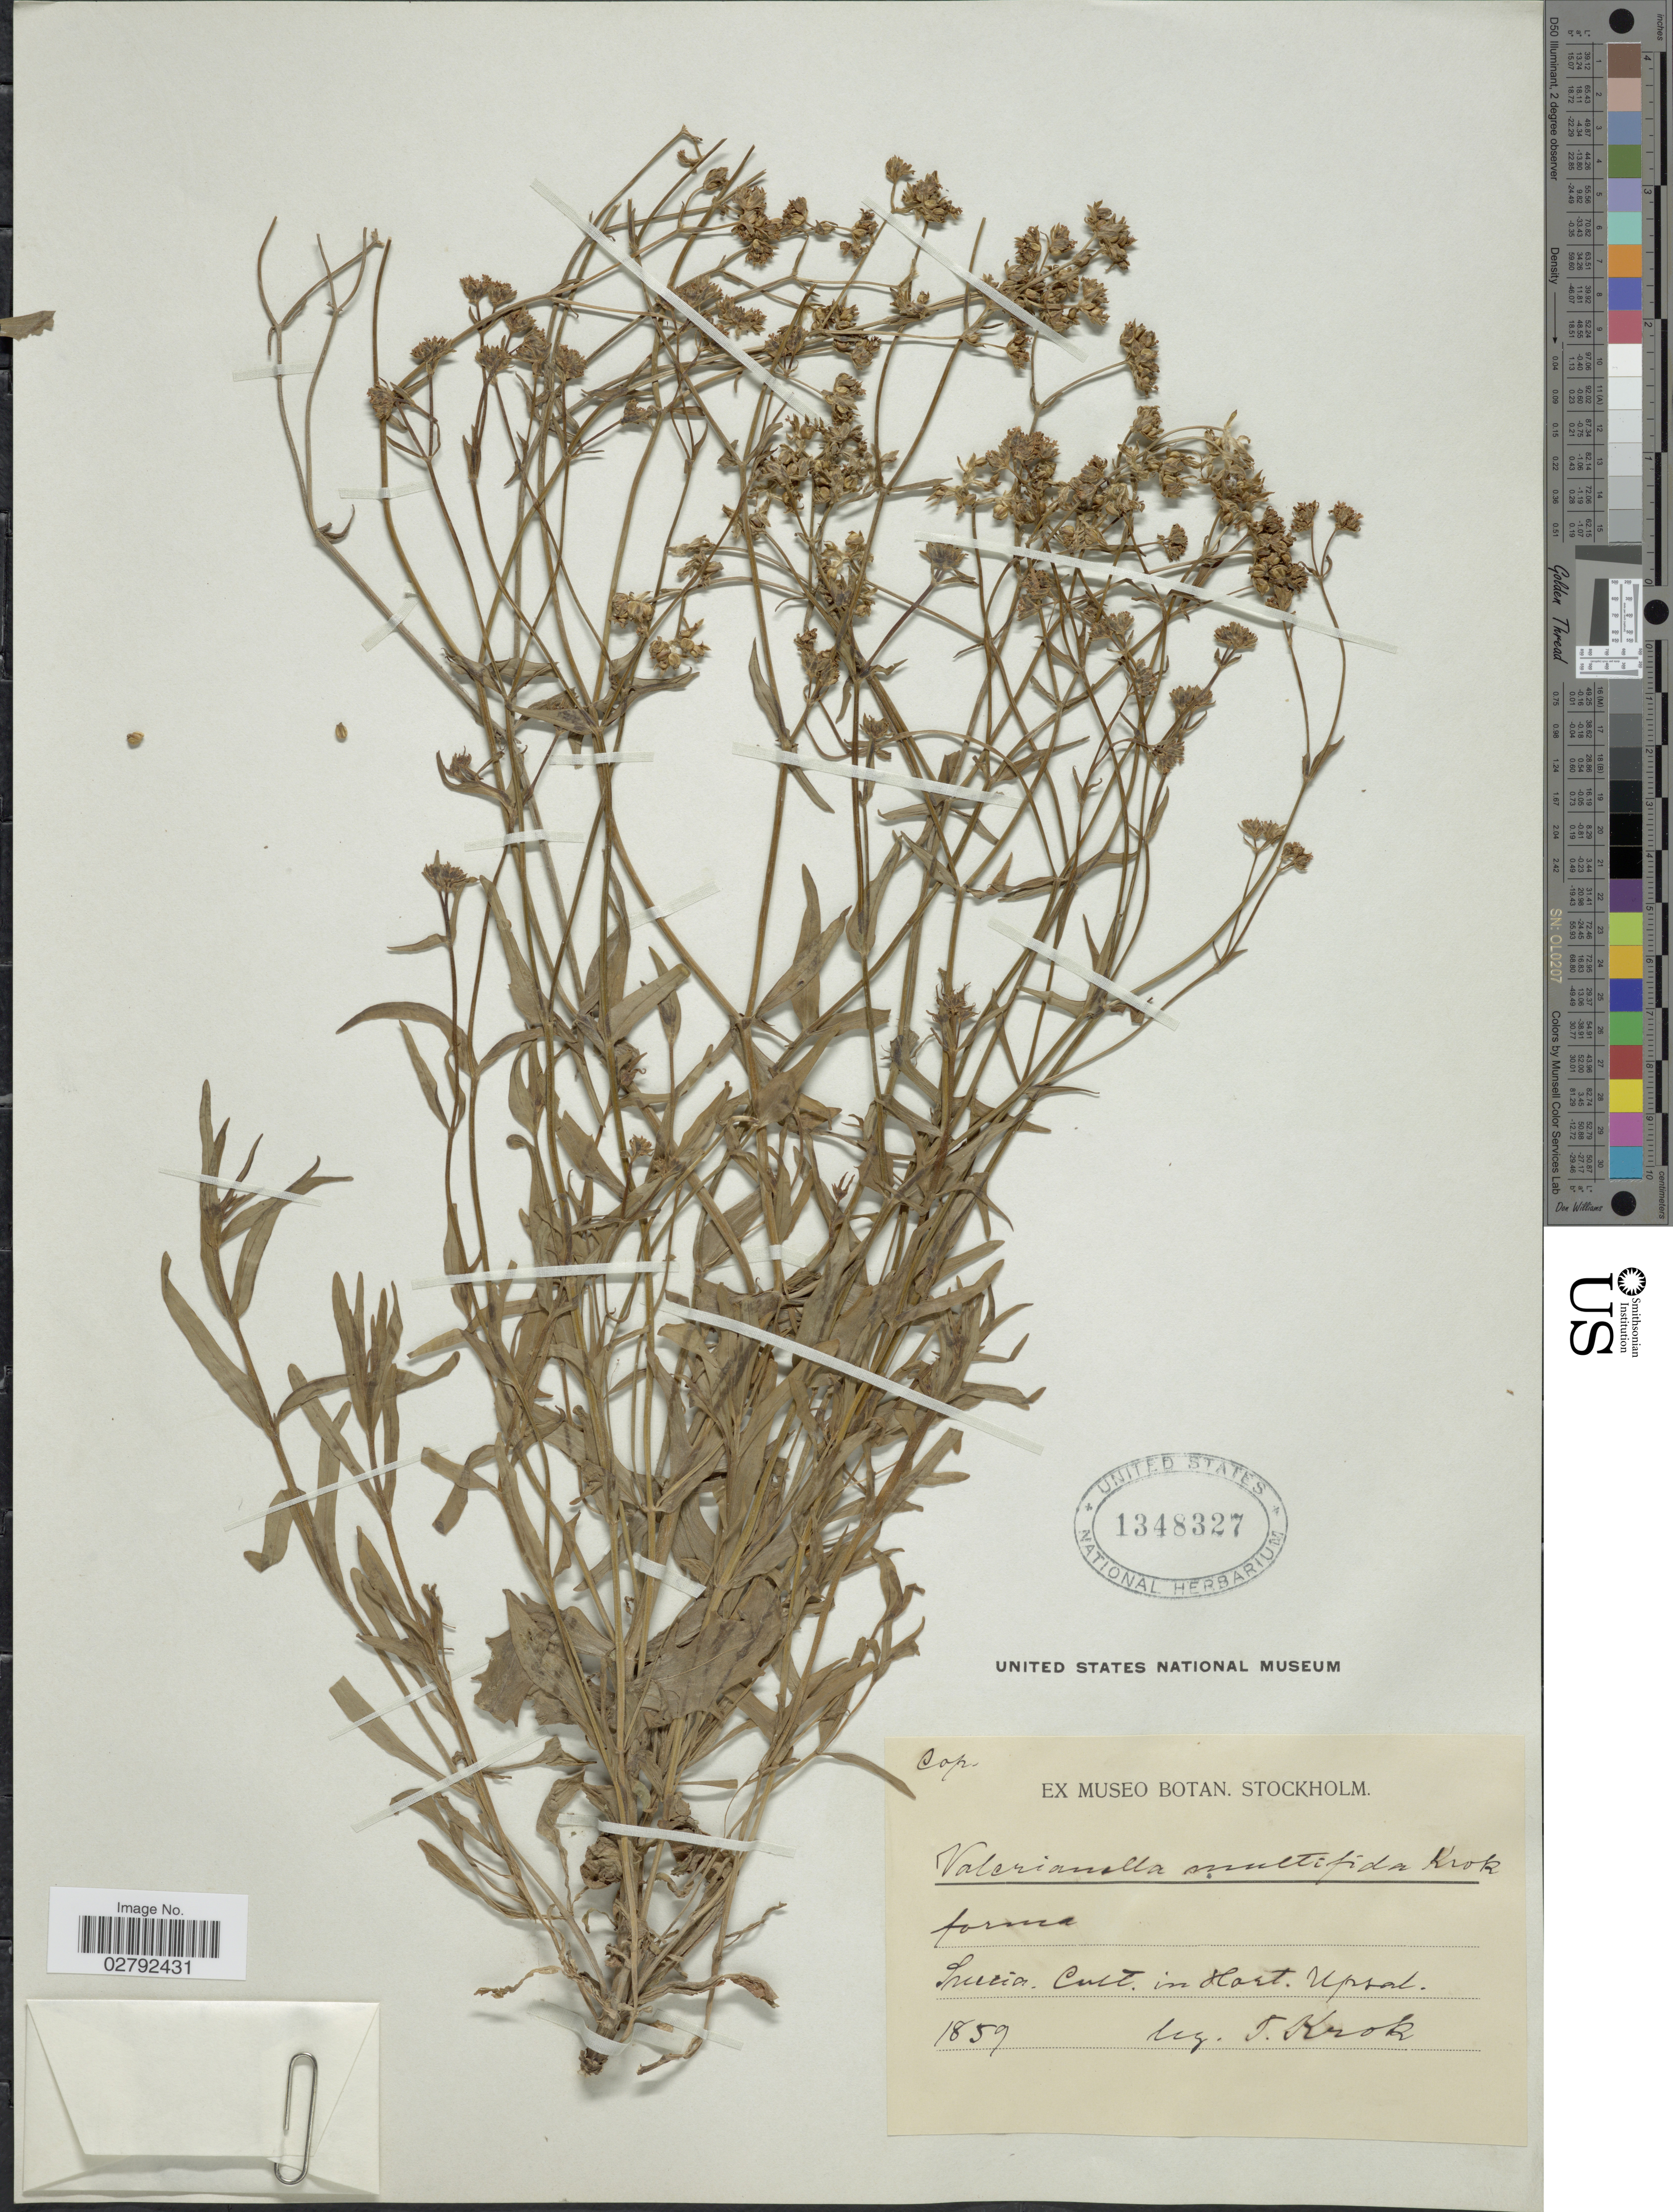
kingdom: Plantae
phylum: Tracheophyta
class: Magnoliopsida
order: Dipsacales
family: Caprifoliaceae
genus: Valerianella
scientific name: Valerianella multifida Krok sp. nov. ined.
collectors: T. Krok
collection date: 1859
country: Sweden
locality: Suecia. Cult. in Hort. Upsal.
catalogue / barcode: US 1348327